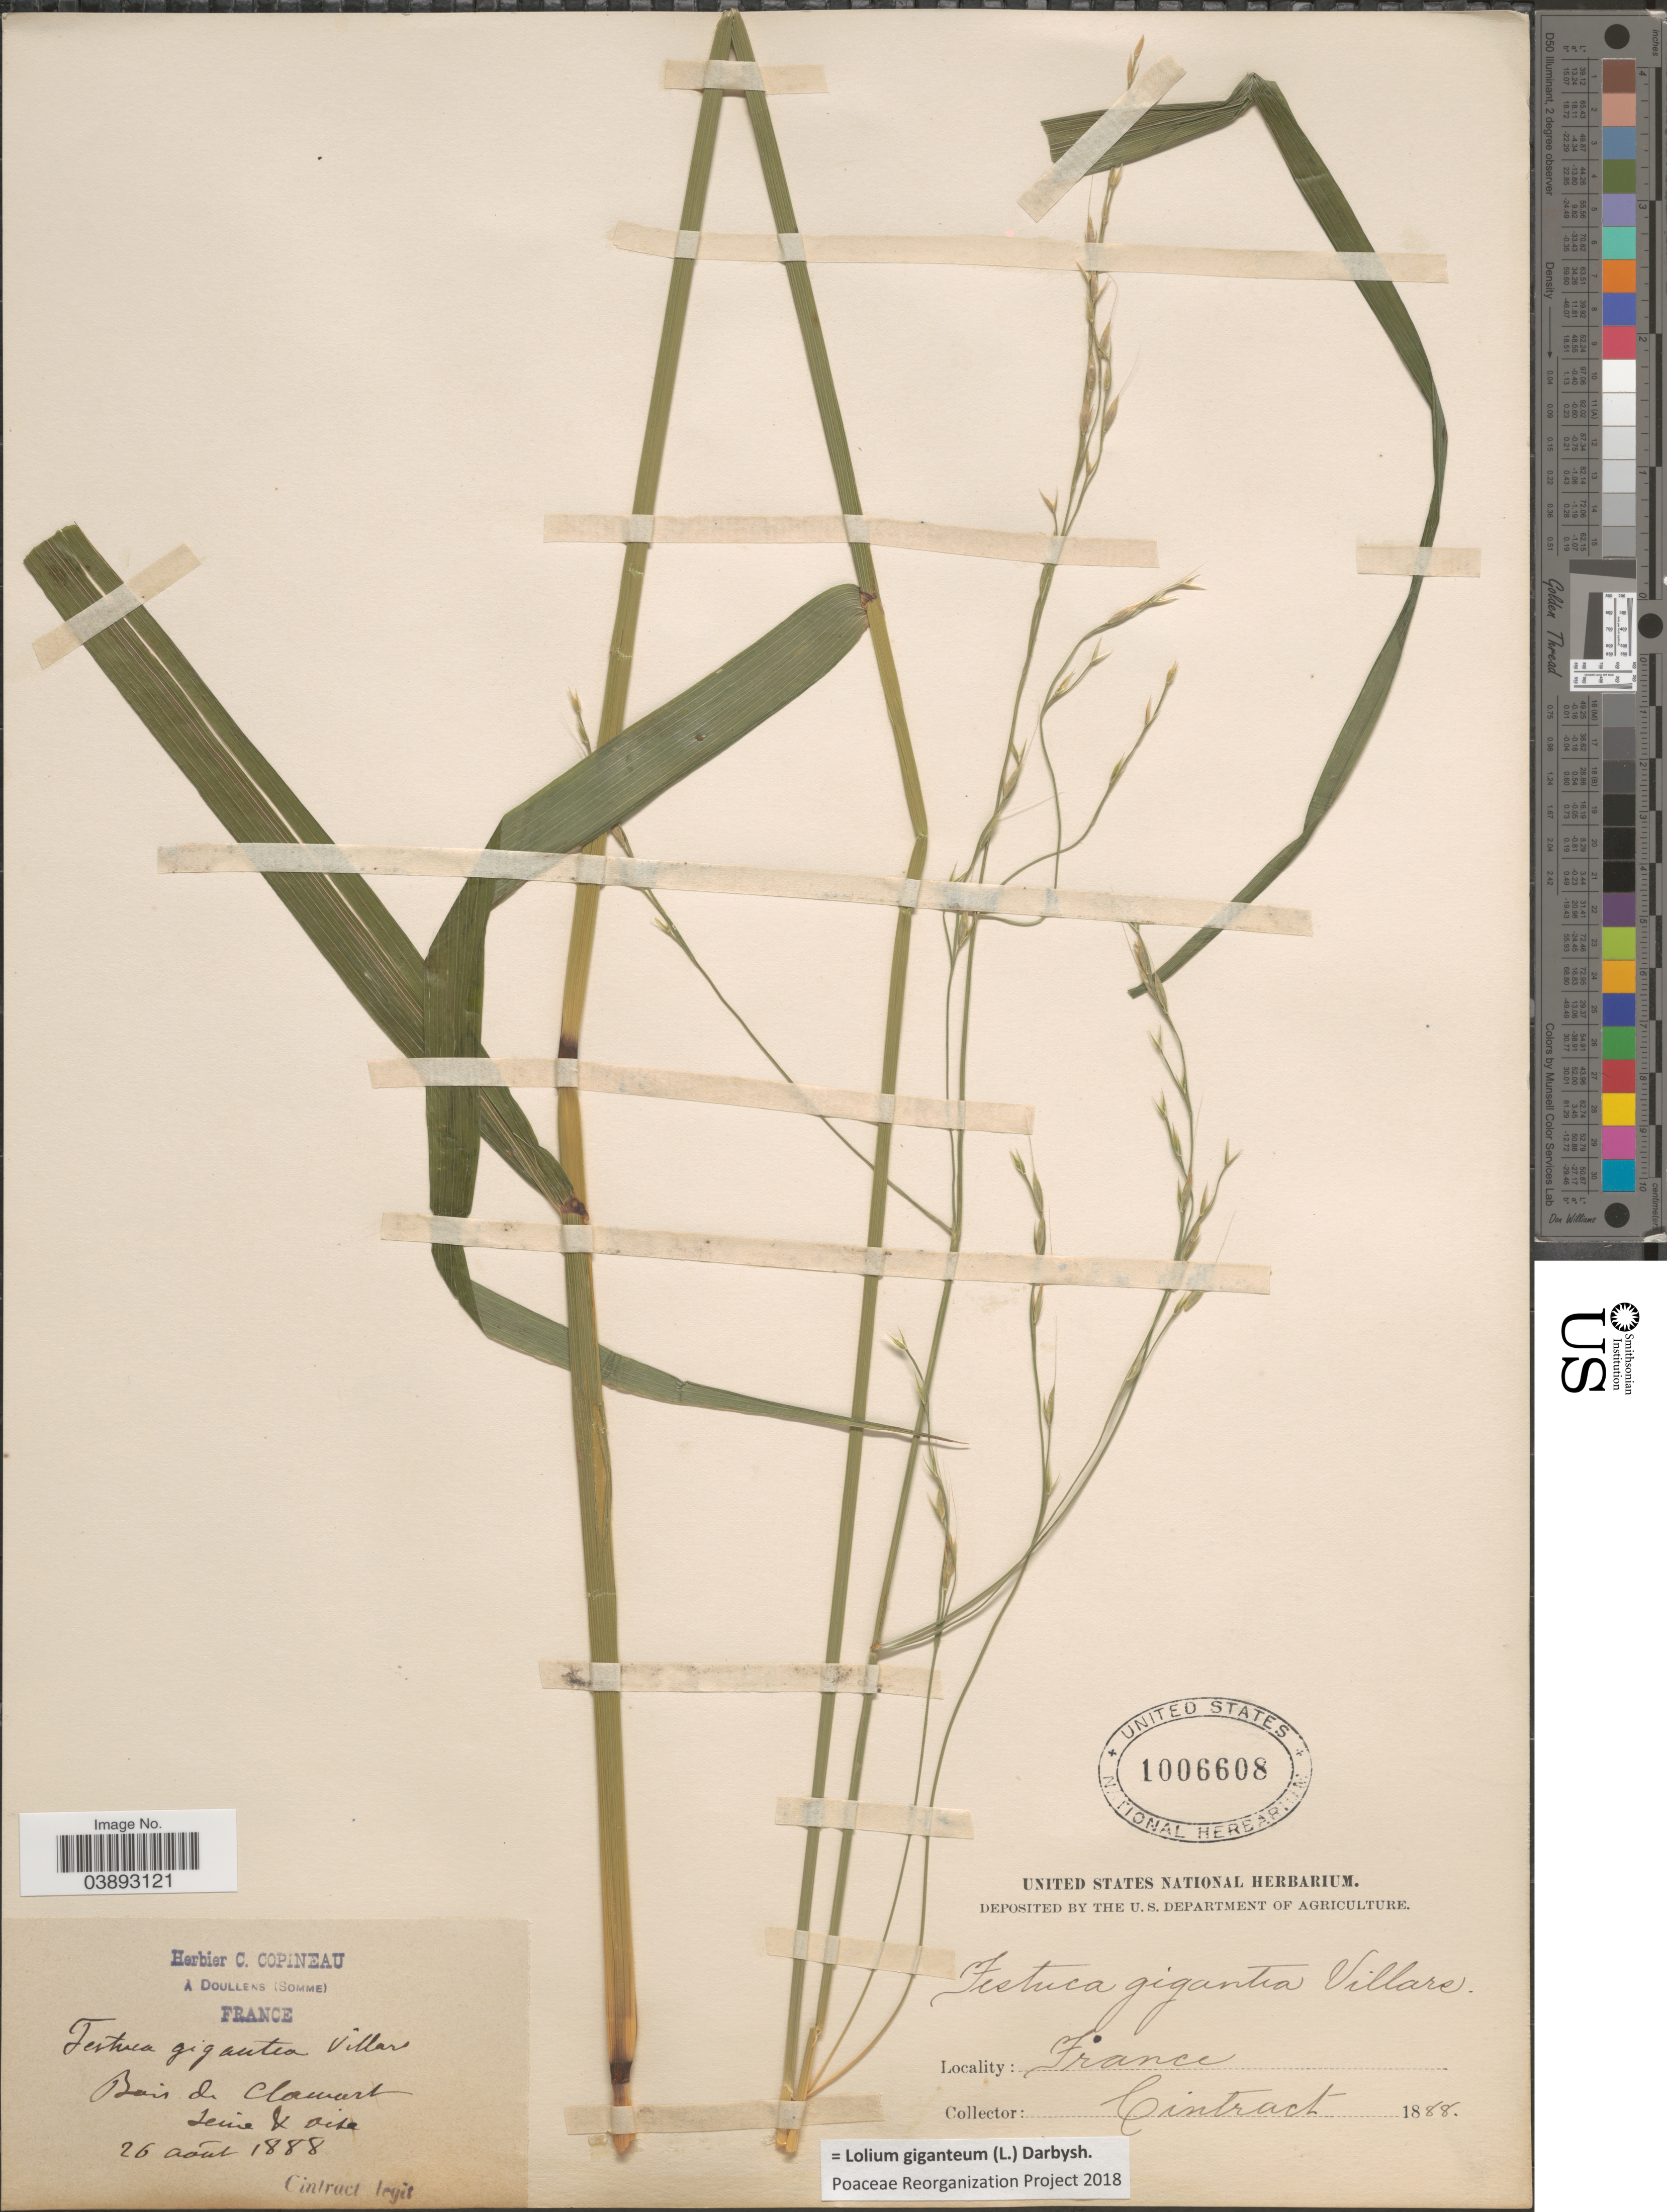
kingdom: Plantae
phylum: Tracheophyta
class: Liliopsida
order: Poales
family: Poaceae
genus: Lolium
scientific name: Lolium giganteum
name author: (L.) Darbysh.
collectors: Cintract, --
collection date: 1888-08-26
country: France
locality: Bois de Claremont Seine & Oise.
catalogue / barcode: US 1006608